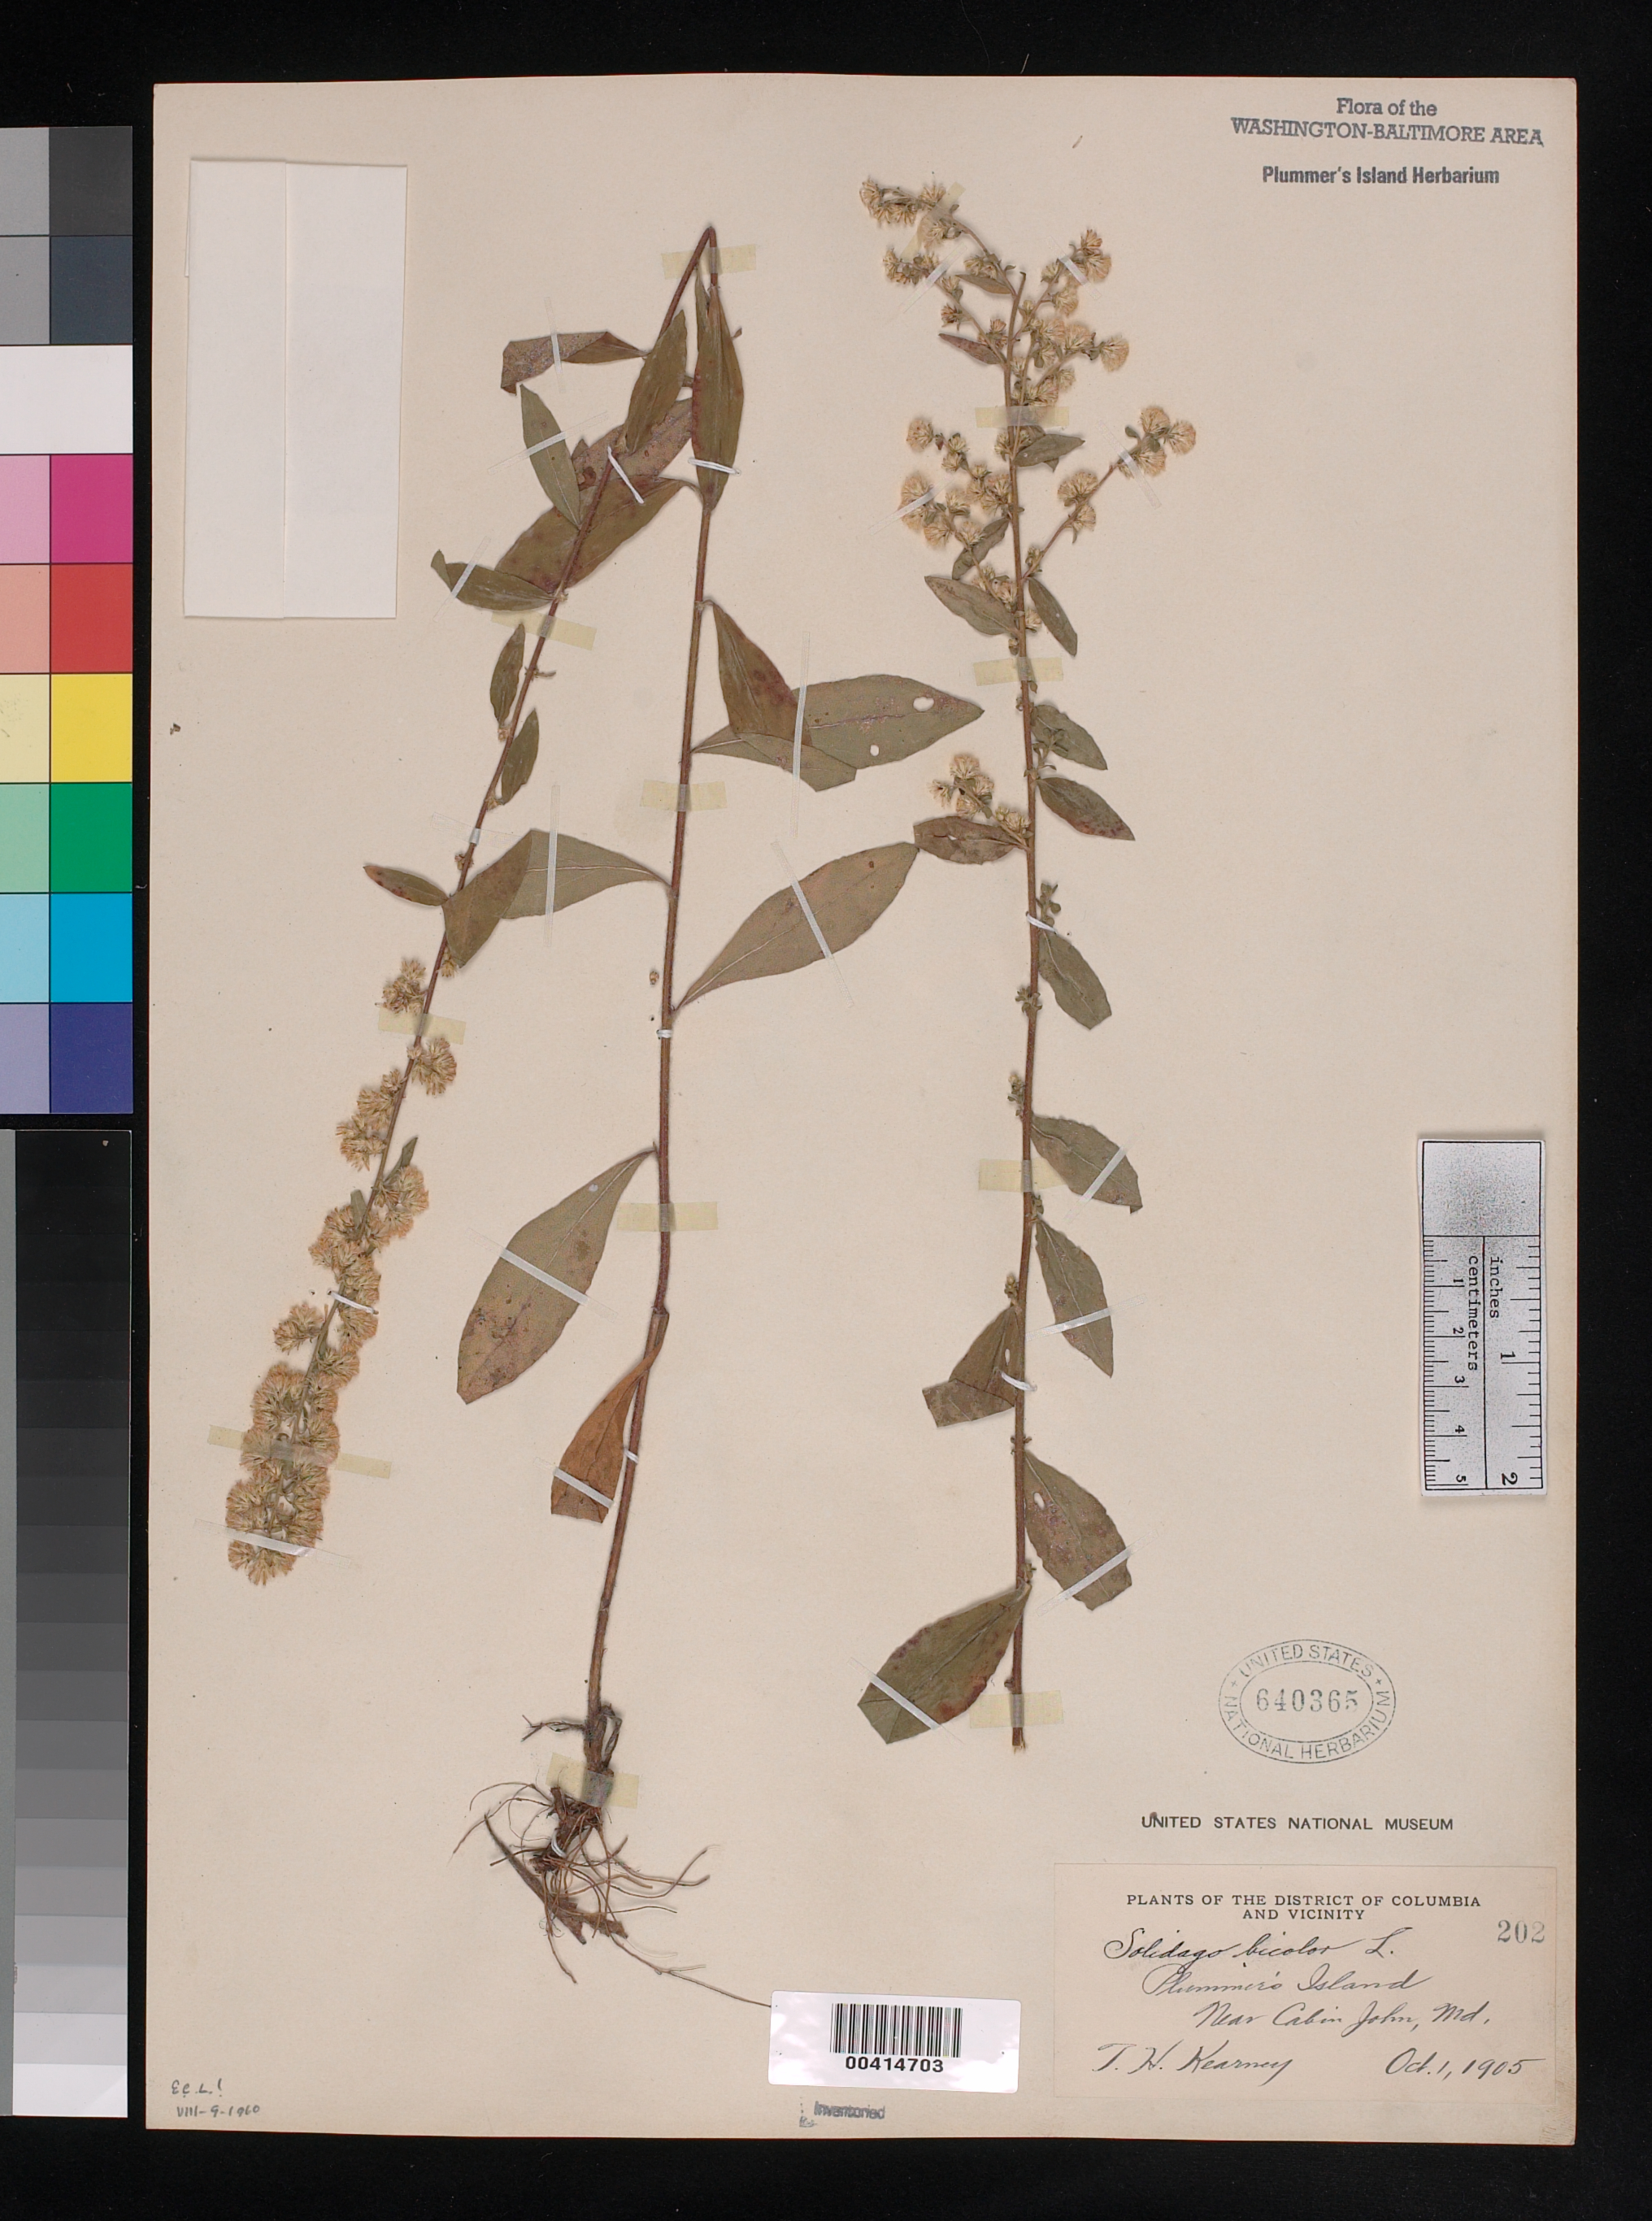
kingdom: Plantae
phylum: Tracheophyta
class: Magnoliopsida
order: Asterales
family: Asteraceae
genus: Solidago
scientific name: Solidago bicolor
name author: L.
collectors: T. H. Kearney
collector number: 202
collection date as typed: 01 Oct 1905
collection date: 1905-10-01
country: United States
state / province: Maryland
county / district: Montgomery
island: Plummers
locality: Plummer's Island C. & O. Canal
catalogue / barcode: US 640365